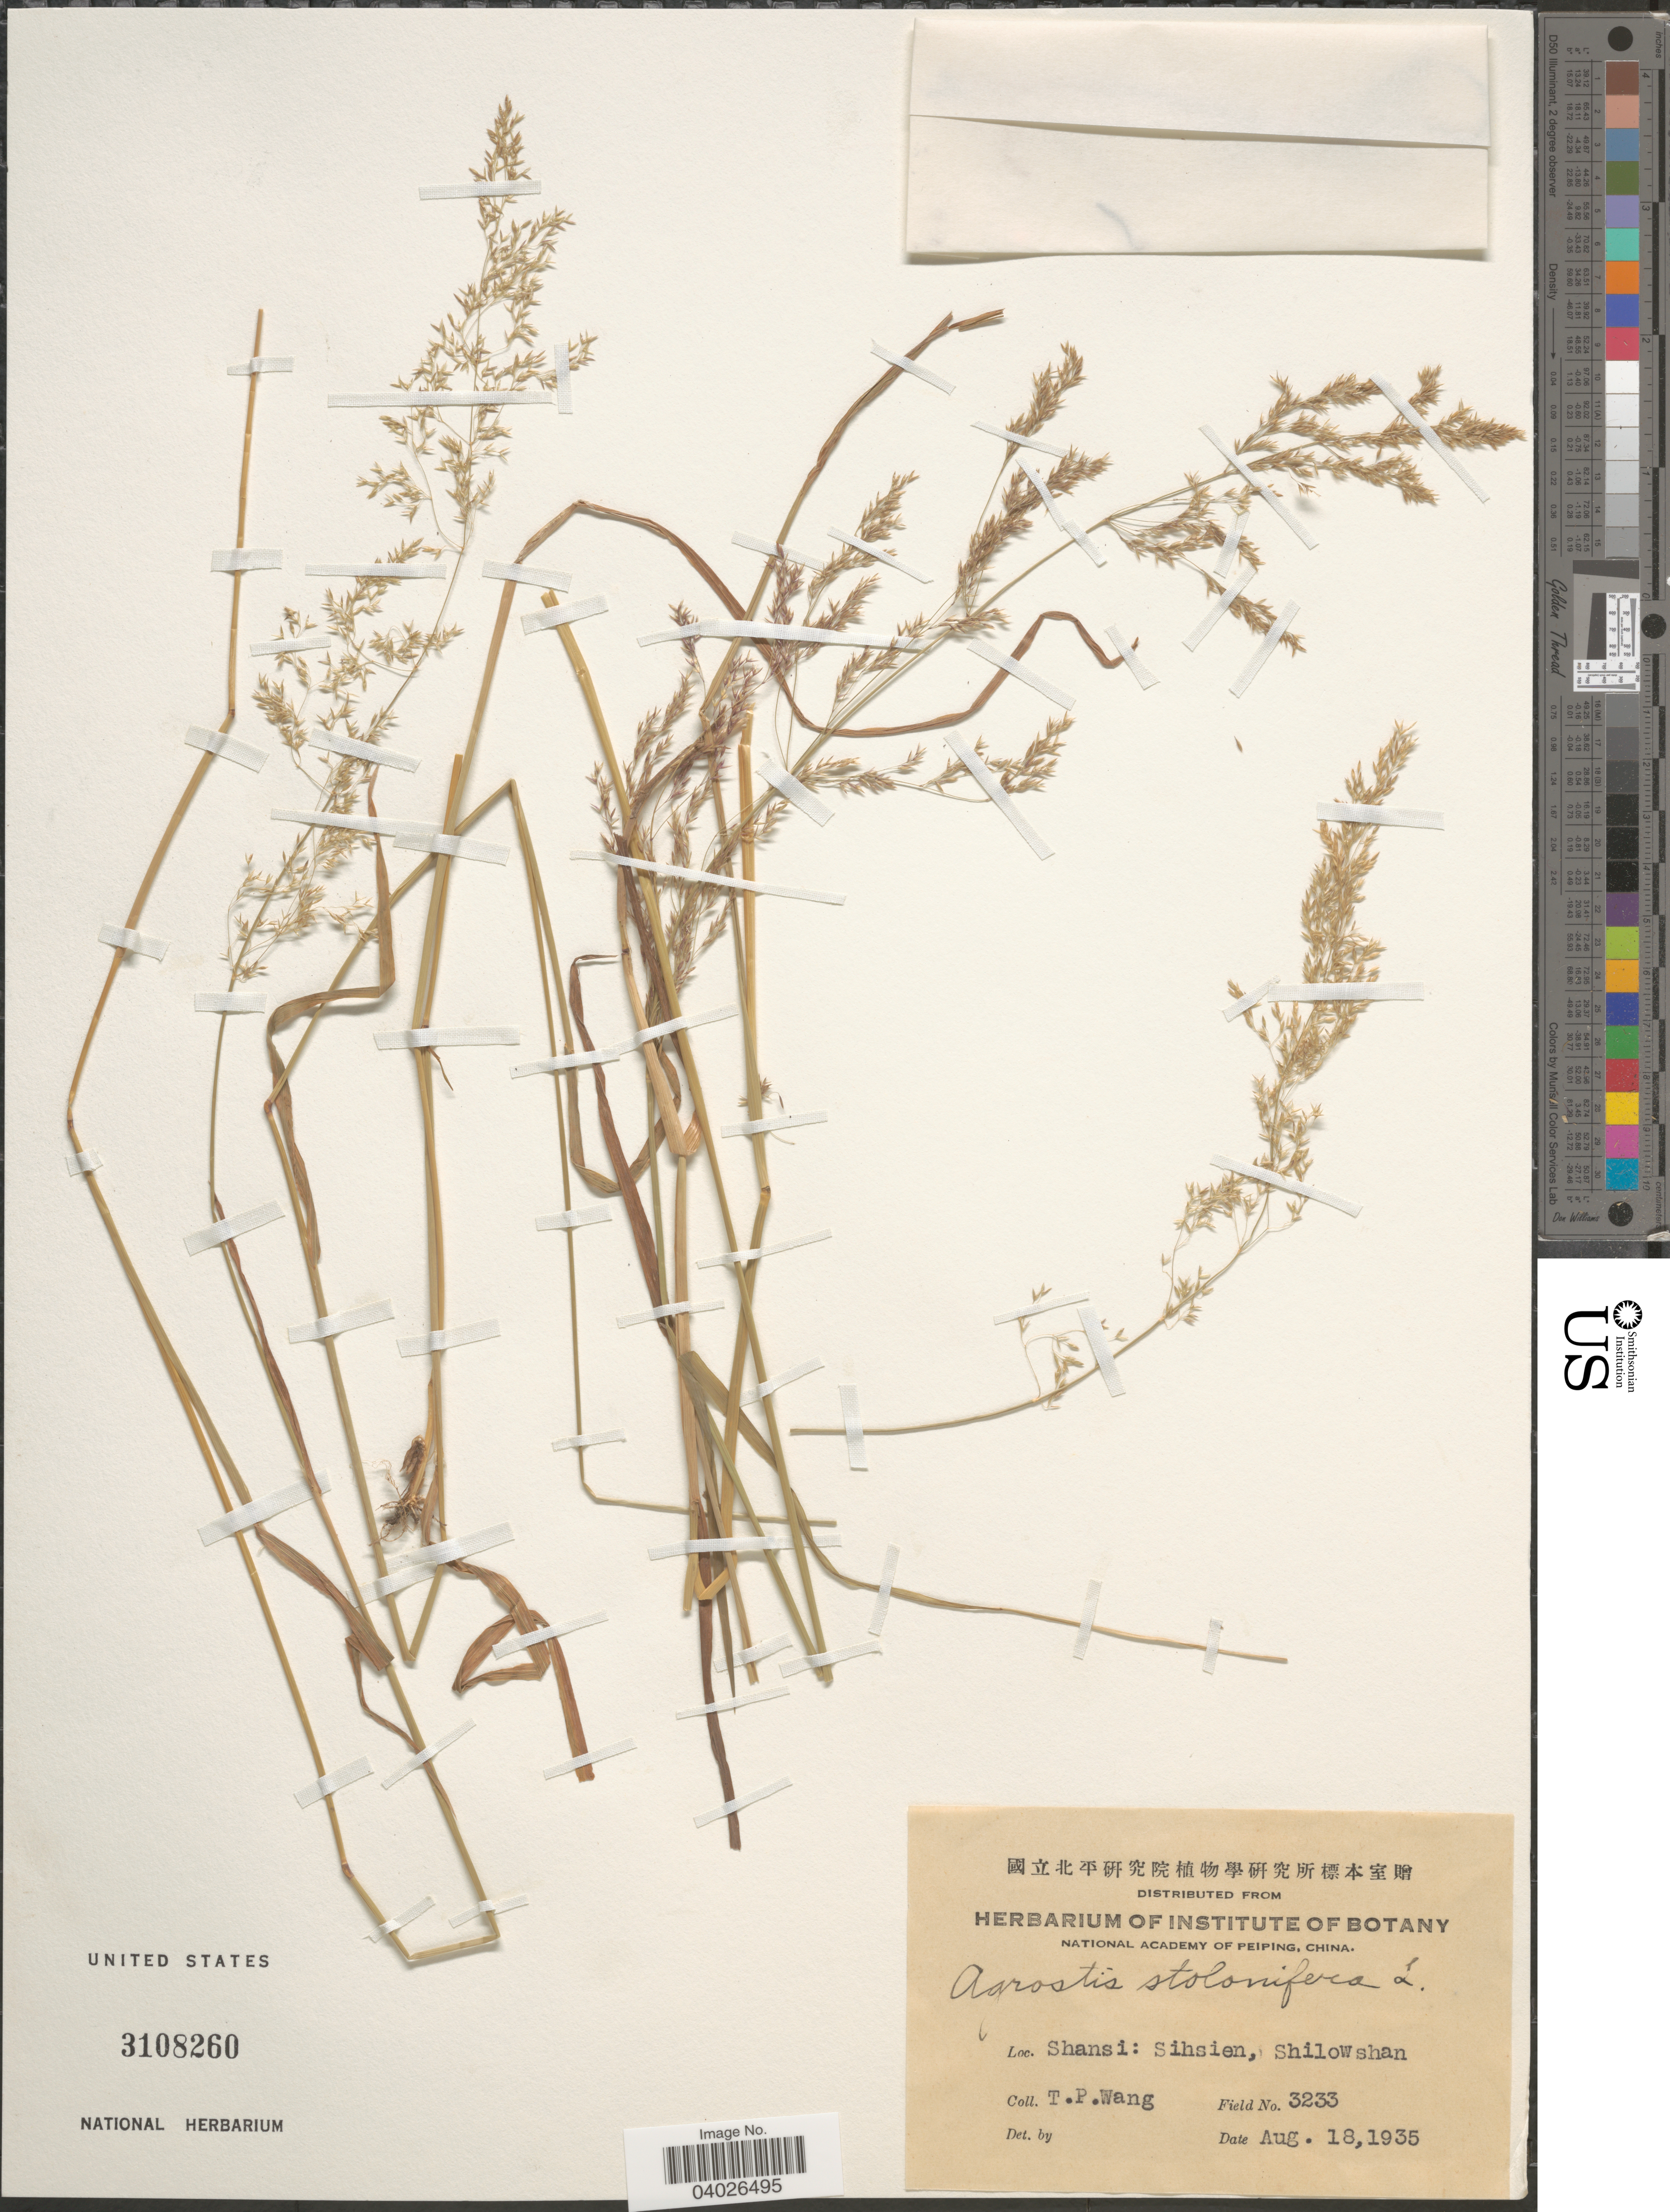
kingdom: Plantae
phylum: Tracheophyta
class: Liliopsida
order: Poales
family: Poaceae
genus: Agrostis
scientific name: Agrostis stolonifera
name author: L.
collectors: T. Wang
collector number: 3233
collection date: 1935-08-18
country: China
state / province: Shanxi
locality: Shansi: Sihsien, Shilow shan.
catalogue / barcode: US 3108260